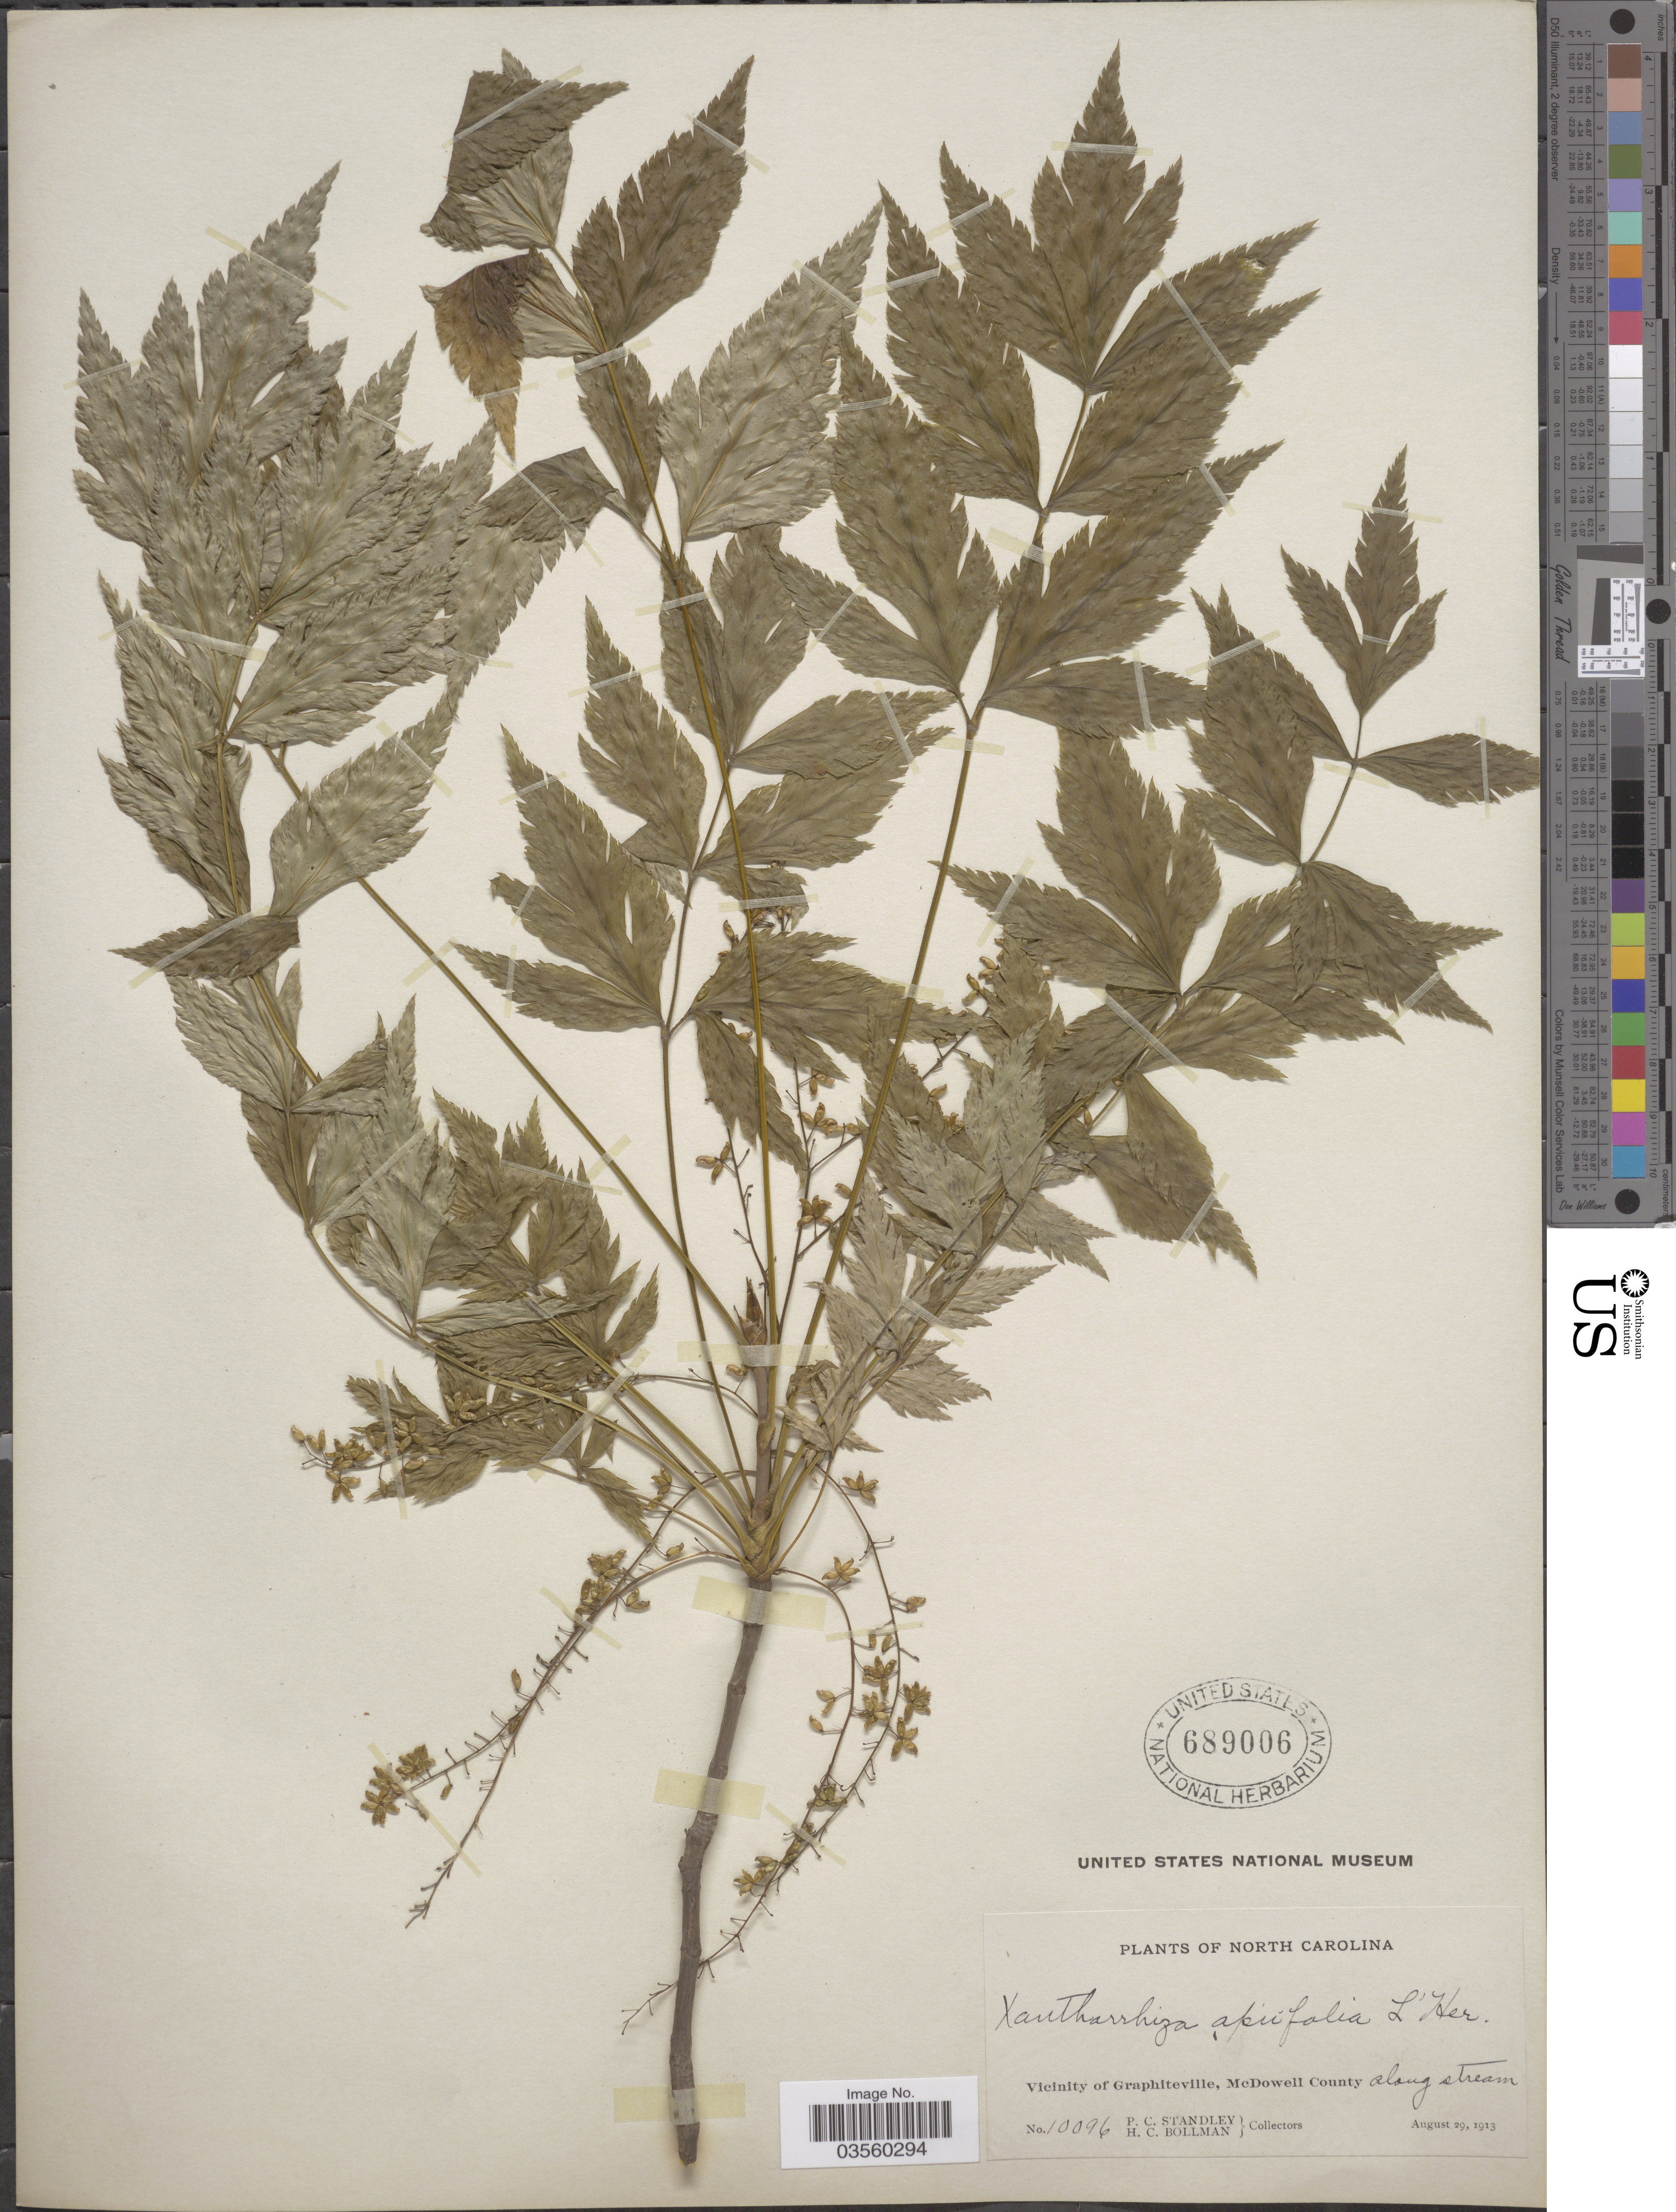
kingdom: Plantae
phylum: Tracheophyta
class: Magnoliopsida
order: Ranunculales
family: Ranunculaceae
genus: Xanthorhiza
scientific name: Xanthorhiza apiifolia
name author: L'Hér.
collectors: P. C. Standley & H. C. Bollman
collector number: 10096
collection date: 1913-08-29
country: United States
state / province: North Carolina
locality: Vicinity of Graphiteville, McDowell County.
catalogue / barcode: US 689006